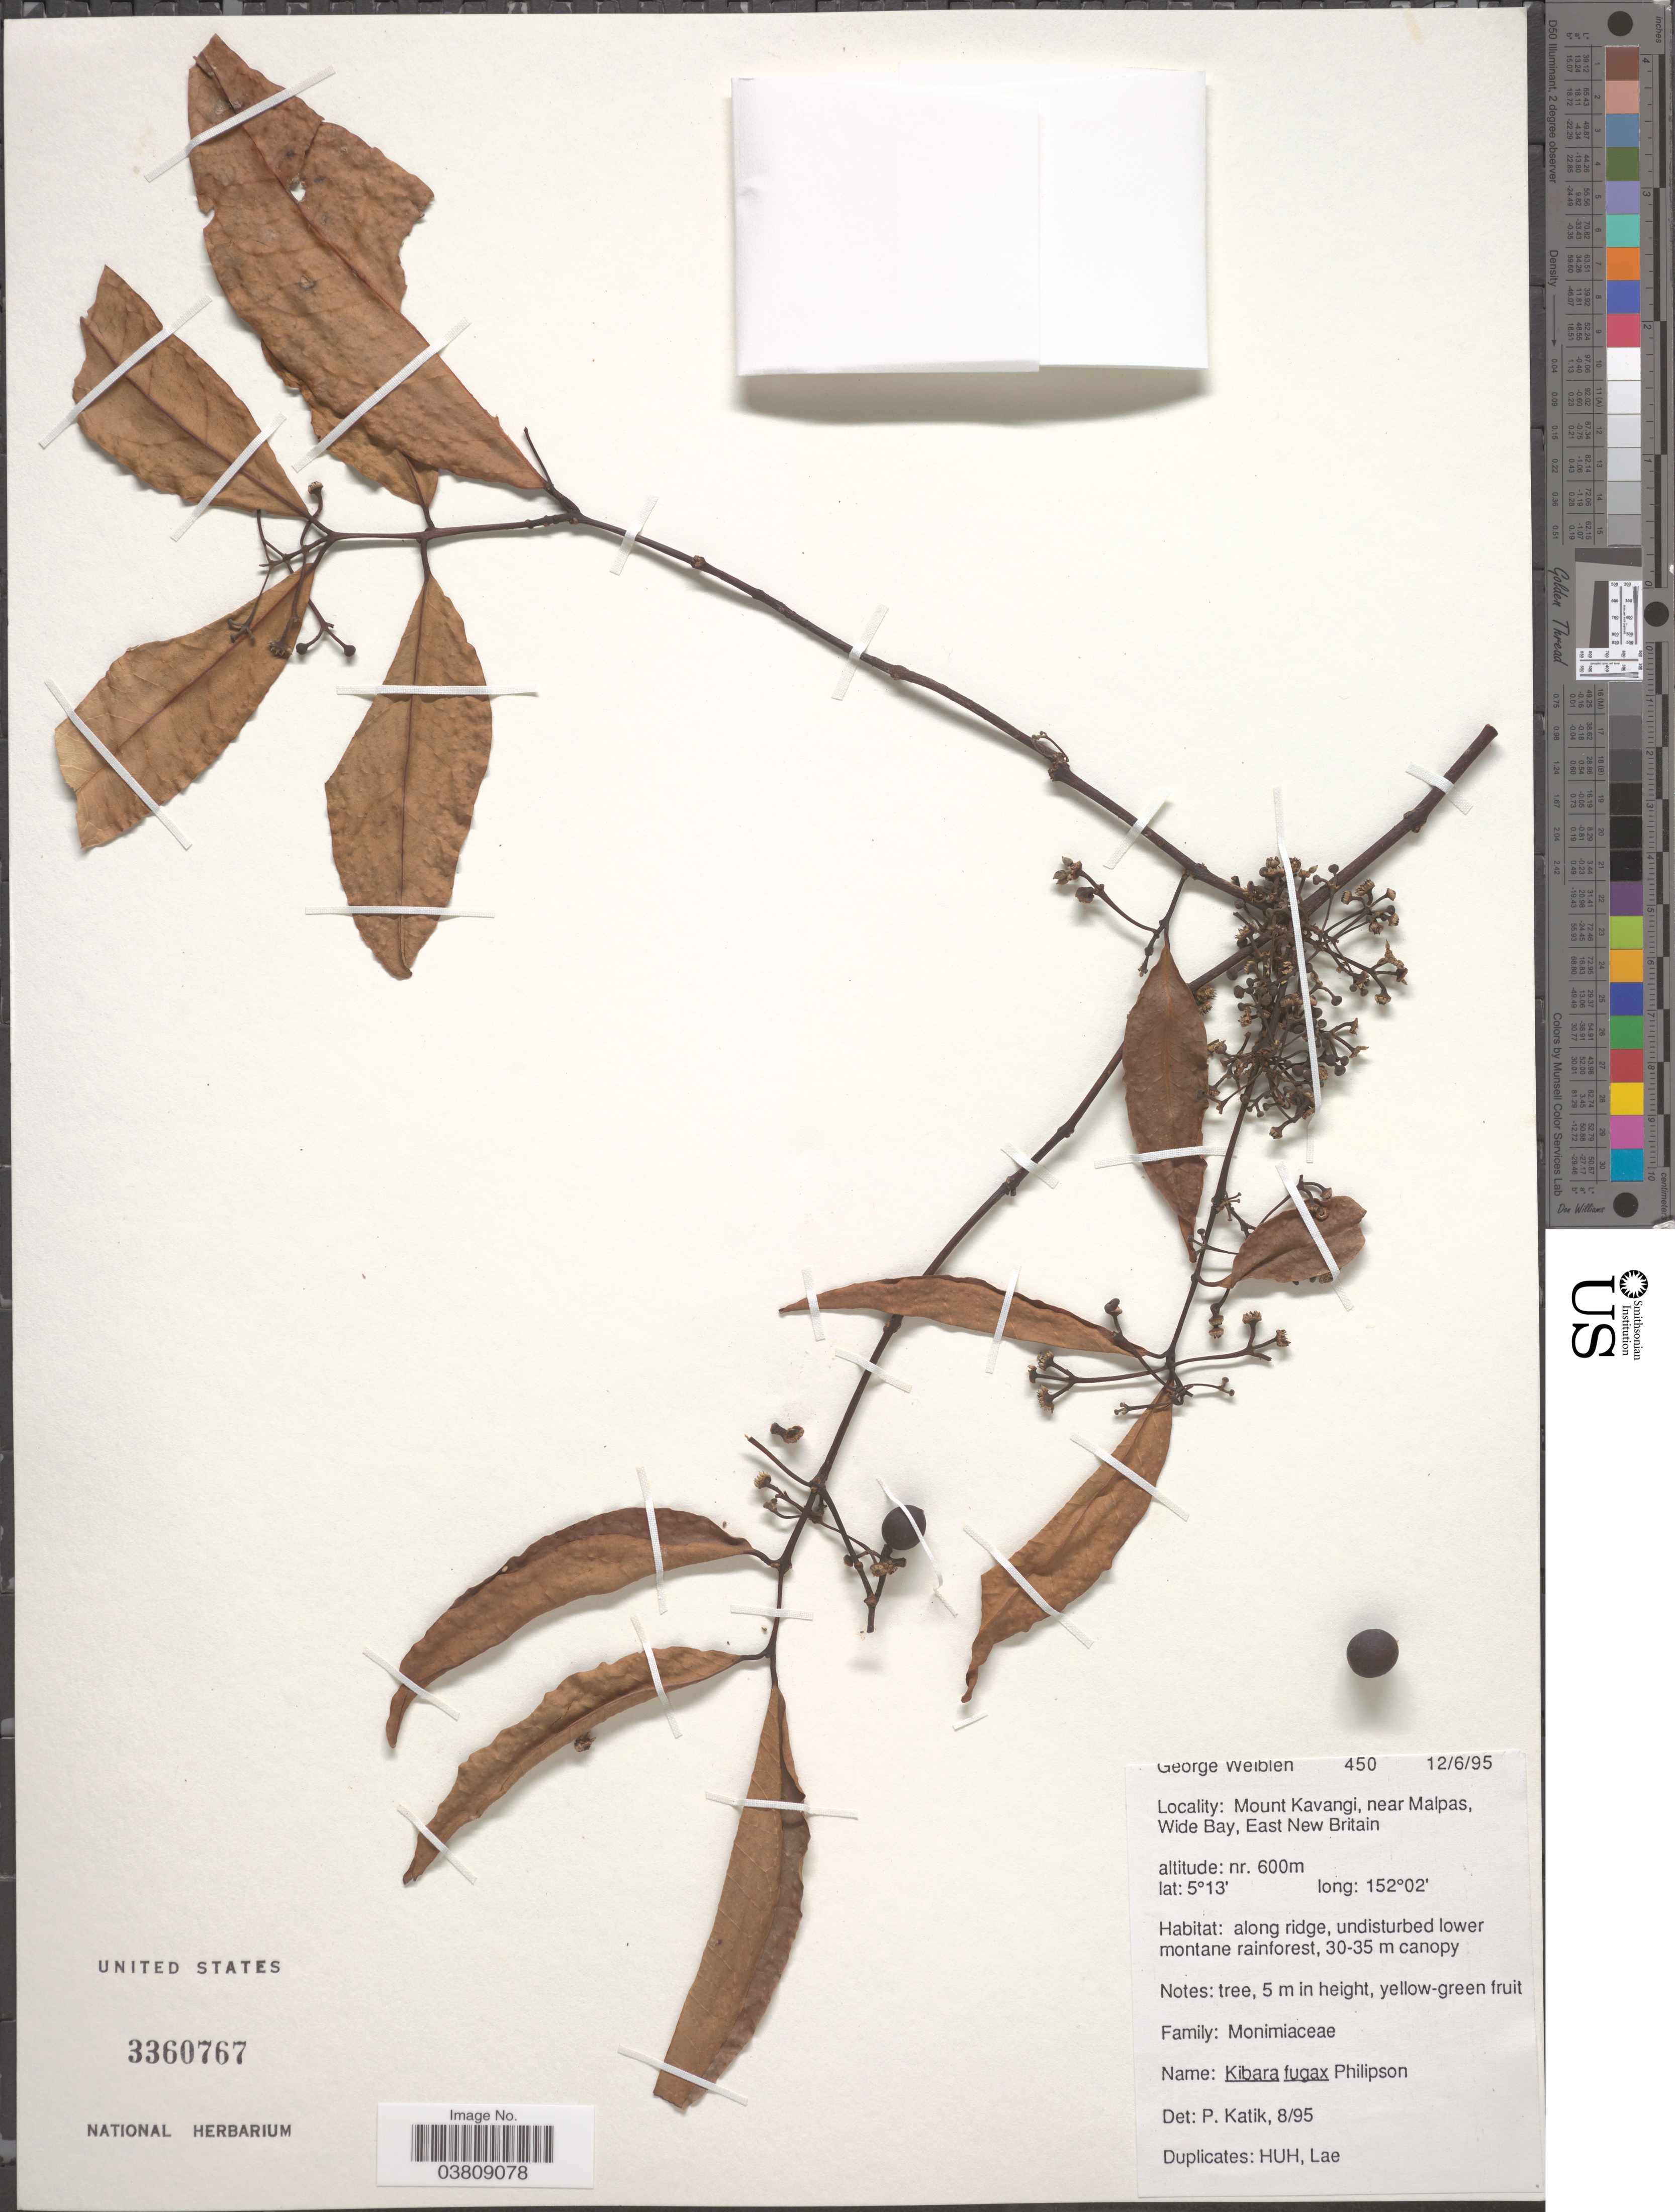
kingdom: Plantae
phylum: Tracheophyta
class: Magnoliopsida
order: Laurales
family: Monimiaceae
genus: Kibara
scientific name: Kibara fugax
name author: Philipson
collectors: G. D. Weiblen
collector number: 450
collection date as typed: Transcribed d/m/y: 12/6/95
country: Papua New Guinea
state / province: East New Britain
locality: Mount Kavangi, near Malpas, Wide Bay.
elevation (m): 600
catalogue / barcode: US 3360767